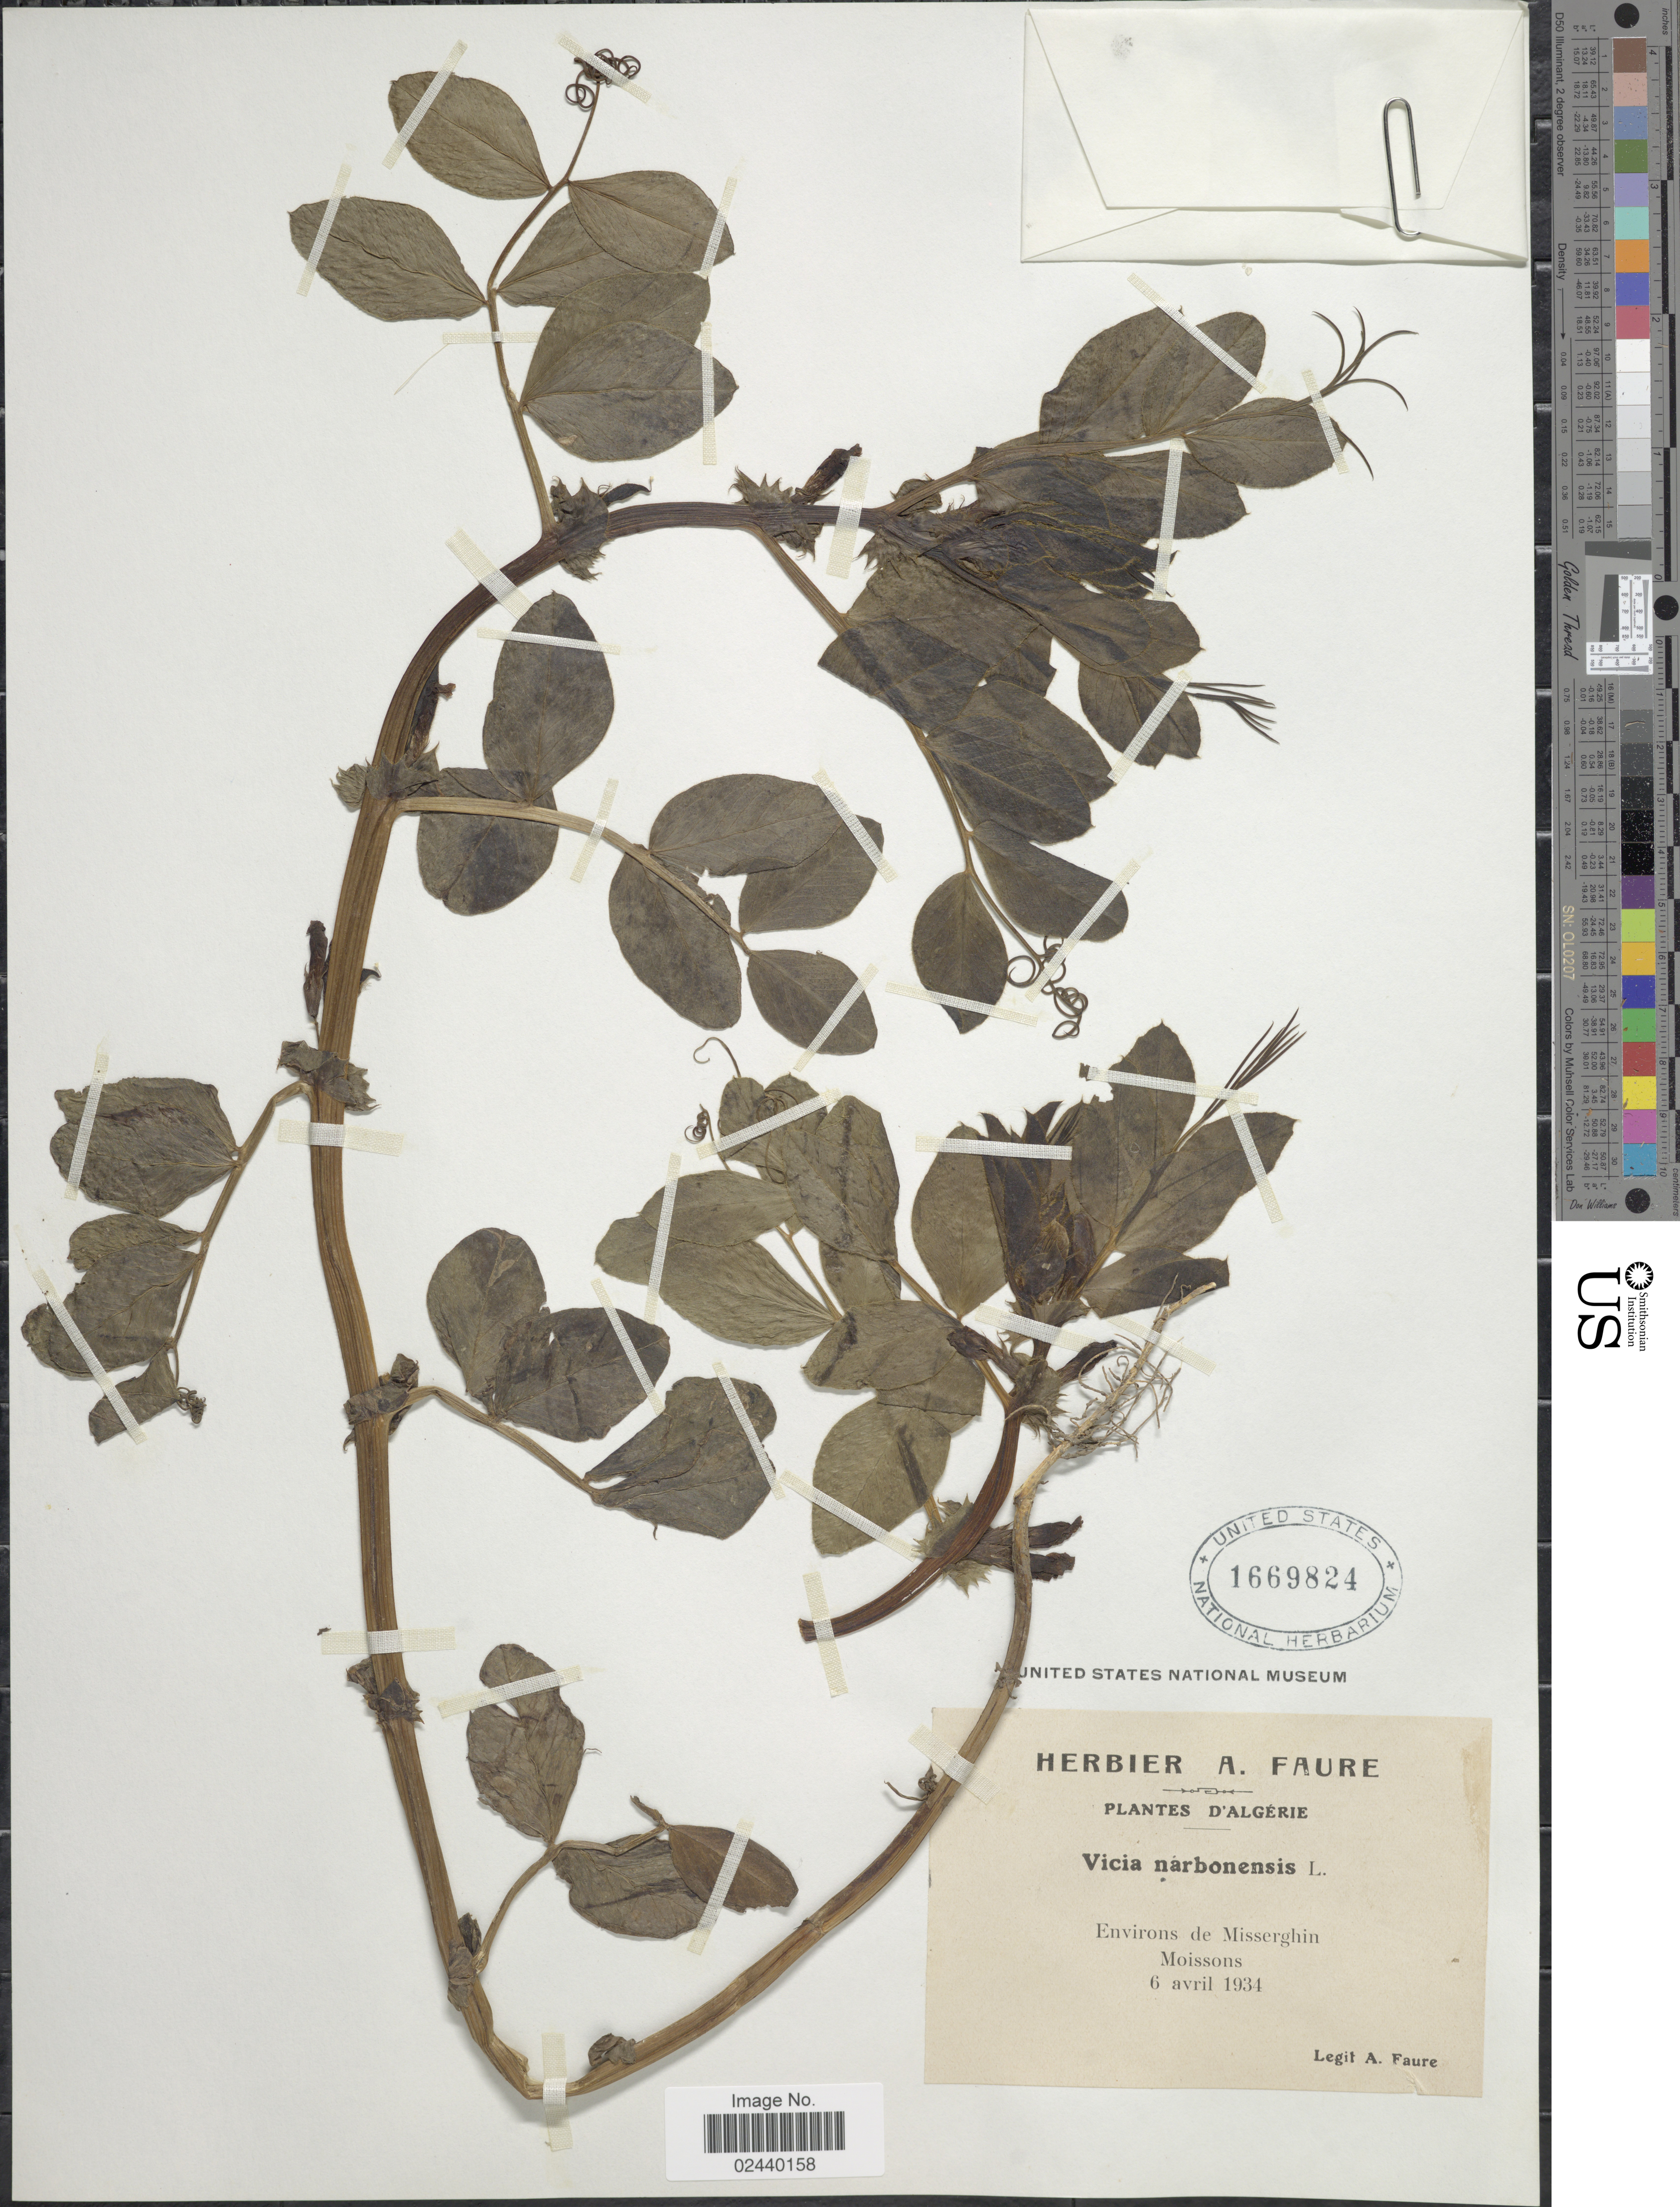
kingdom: Plantae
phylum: Tracheophyta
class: Magnoliopsida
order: Fabales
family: Fabaceae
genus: Vicia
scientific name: Vicia narbonensis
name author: L.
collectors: A. Faure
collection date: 1934-04-06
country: Algeria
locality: D'Algerie, environs de Misserghin, Moissons.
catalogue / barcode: US 1669824